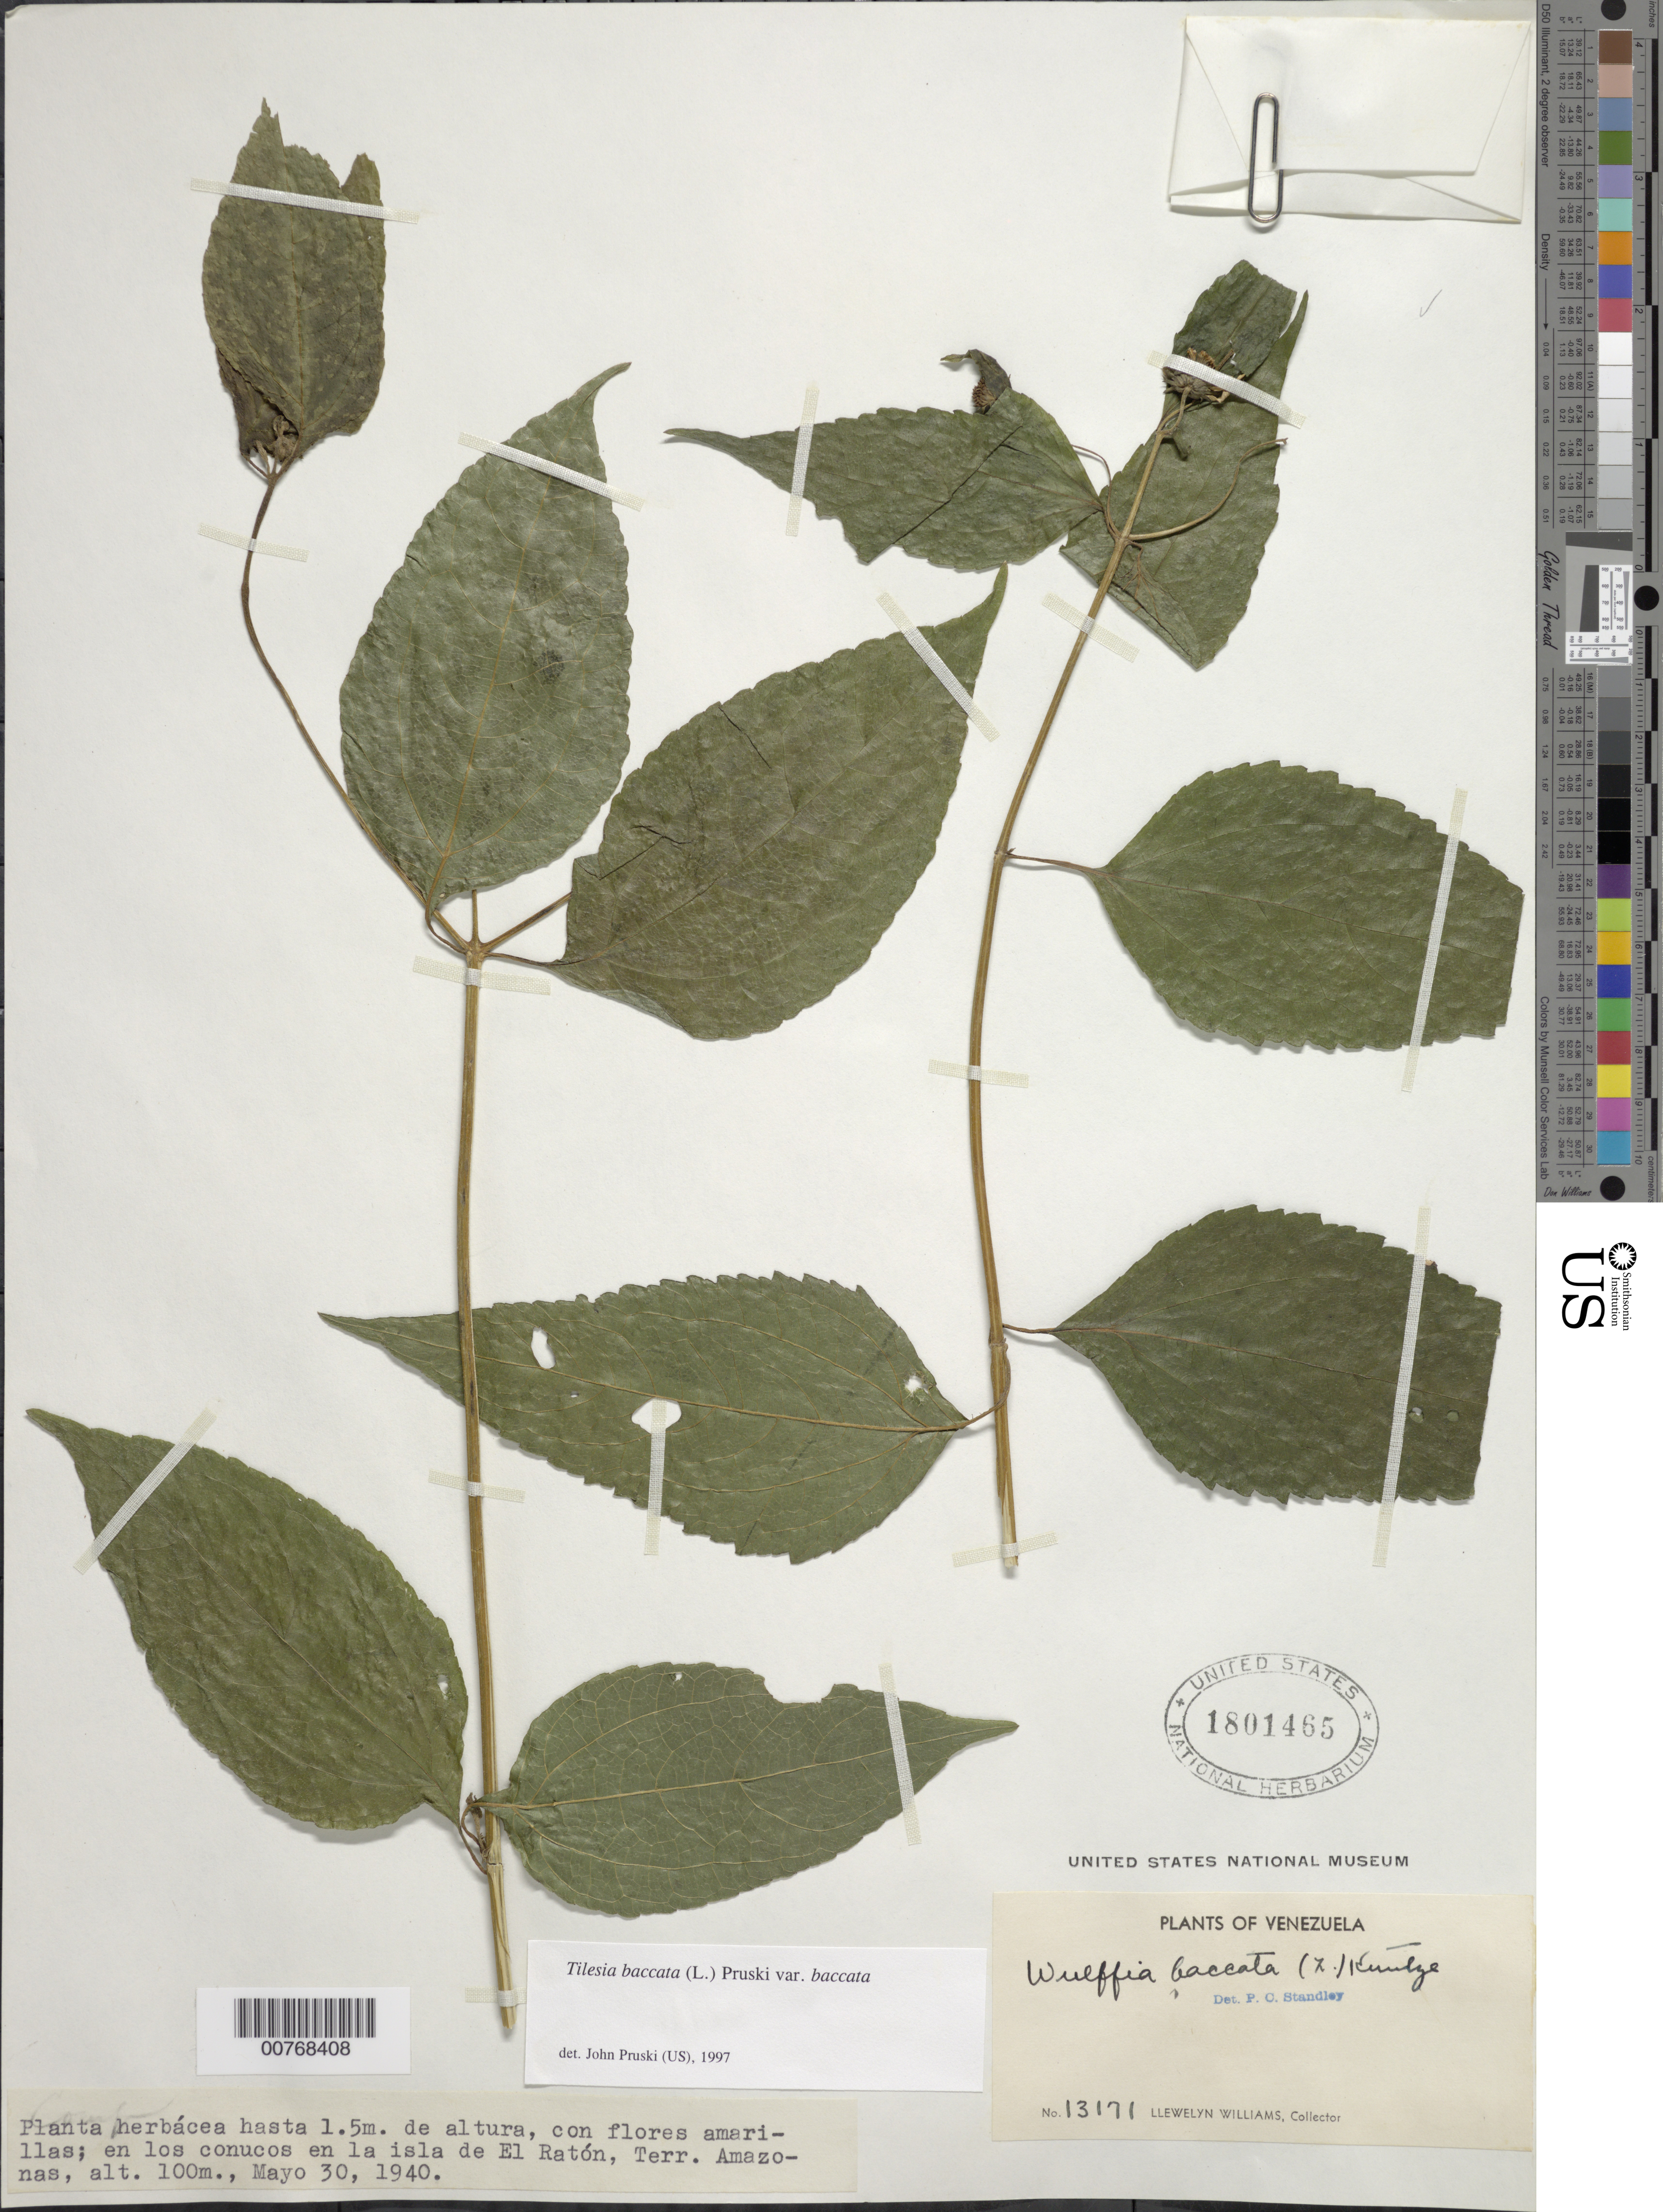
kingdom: Plantae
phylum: Tracheophyta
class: Magnoliopsida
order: Asterales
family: Asteraceae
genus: Wulffia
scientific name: Wulffia baccata var. baccata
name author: (L.) Kuntze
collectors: Ll. Williams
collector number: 13171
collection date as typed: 30-May-40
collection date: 1940-05-30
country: Venezuela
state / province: Amazonas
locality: Isla de El Ratón, Alto Orinoco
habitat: Conucos en la isla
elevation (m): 100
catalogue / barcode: US 1801465